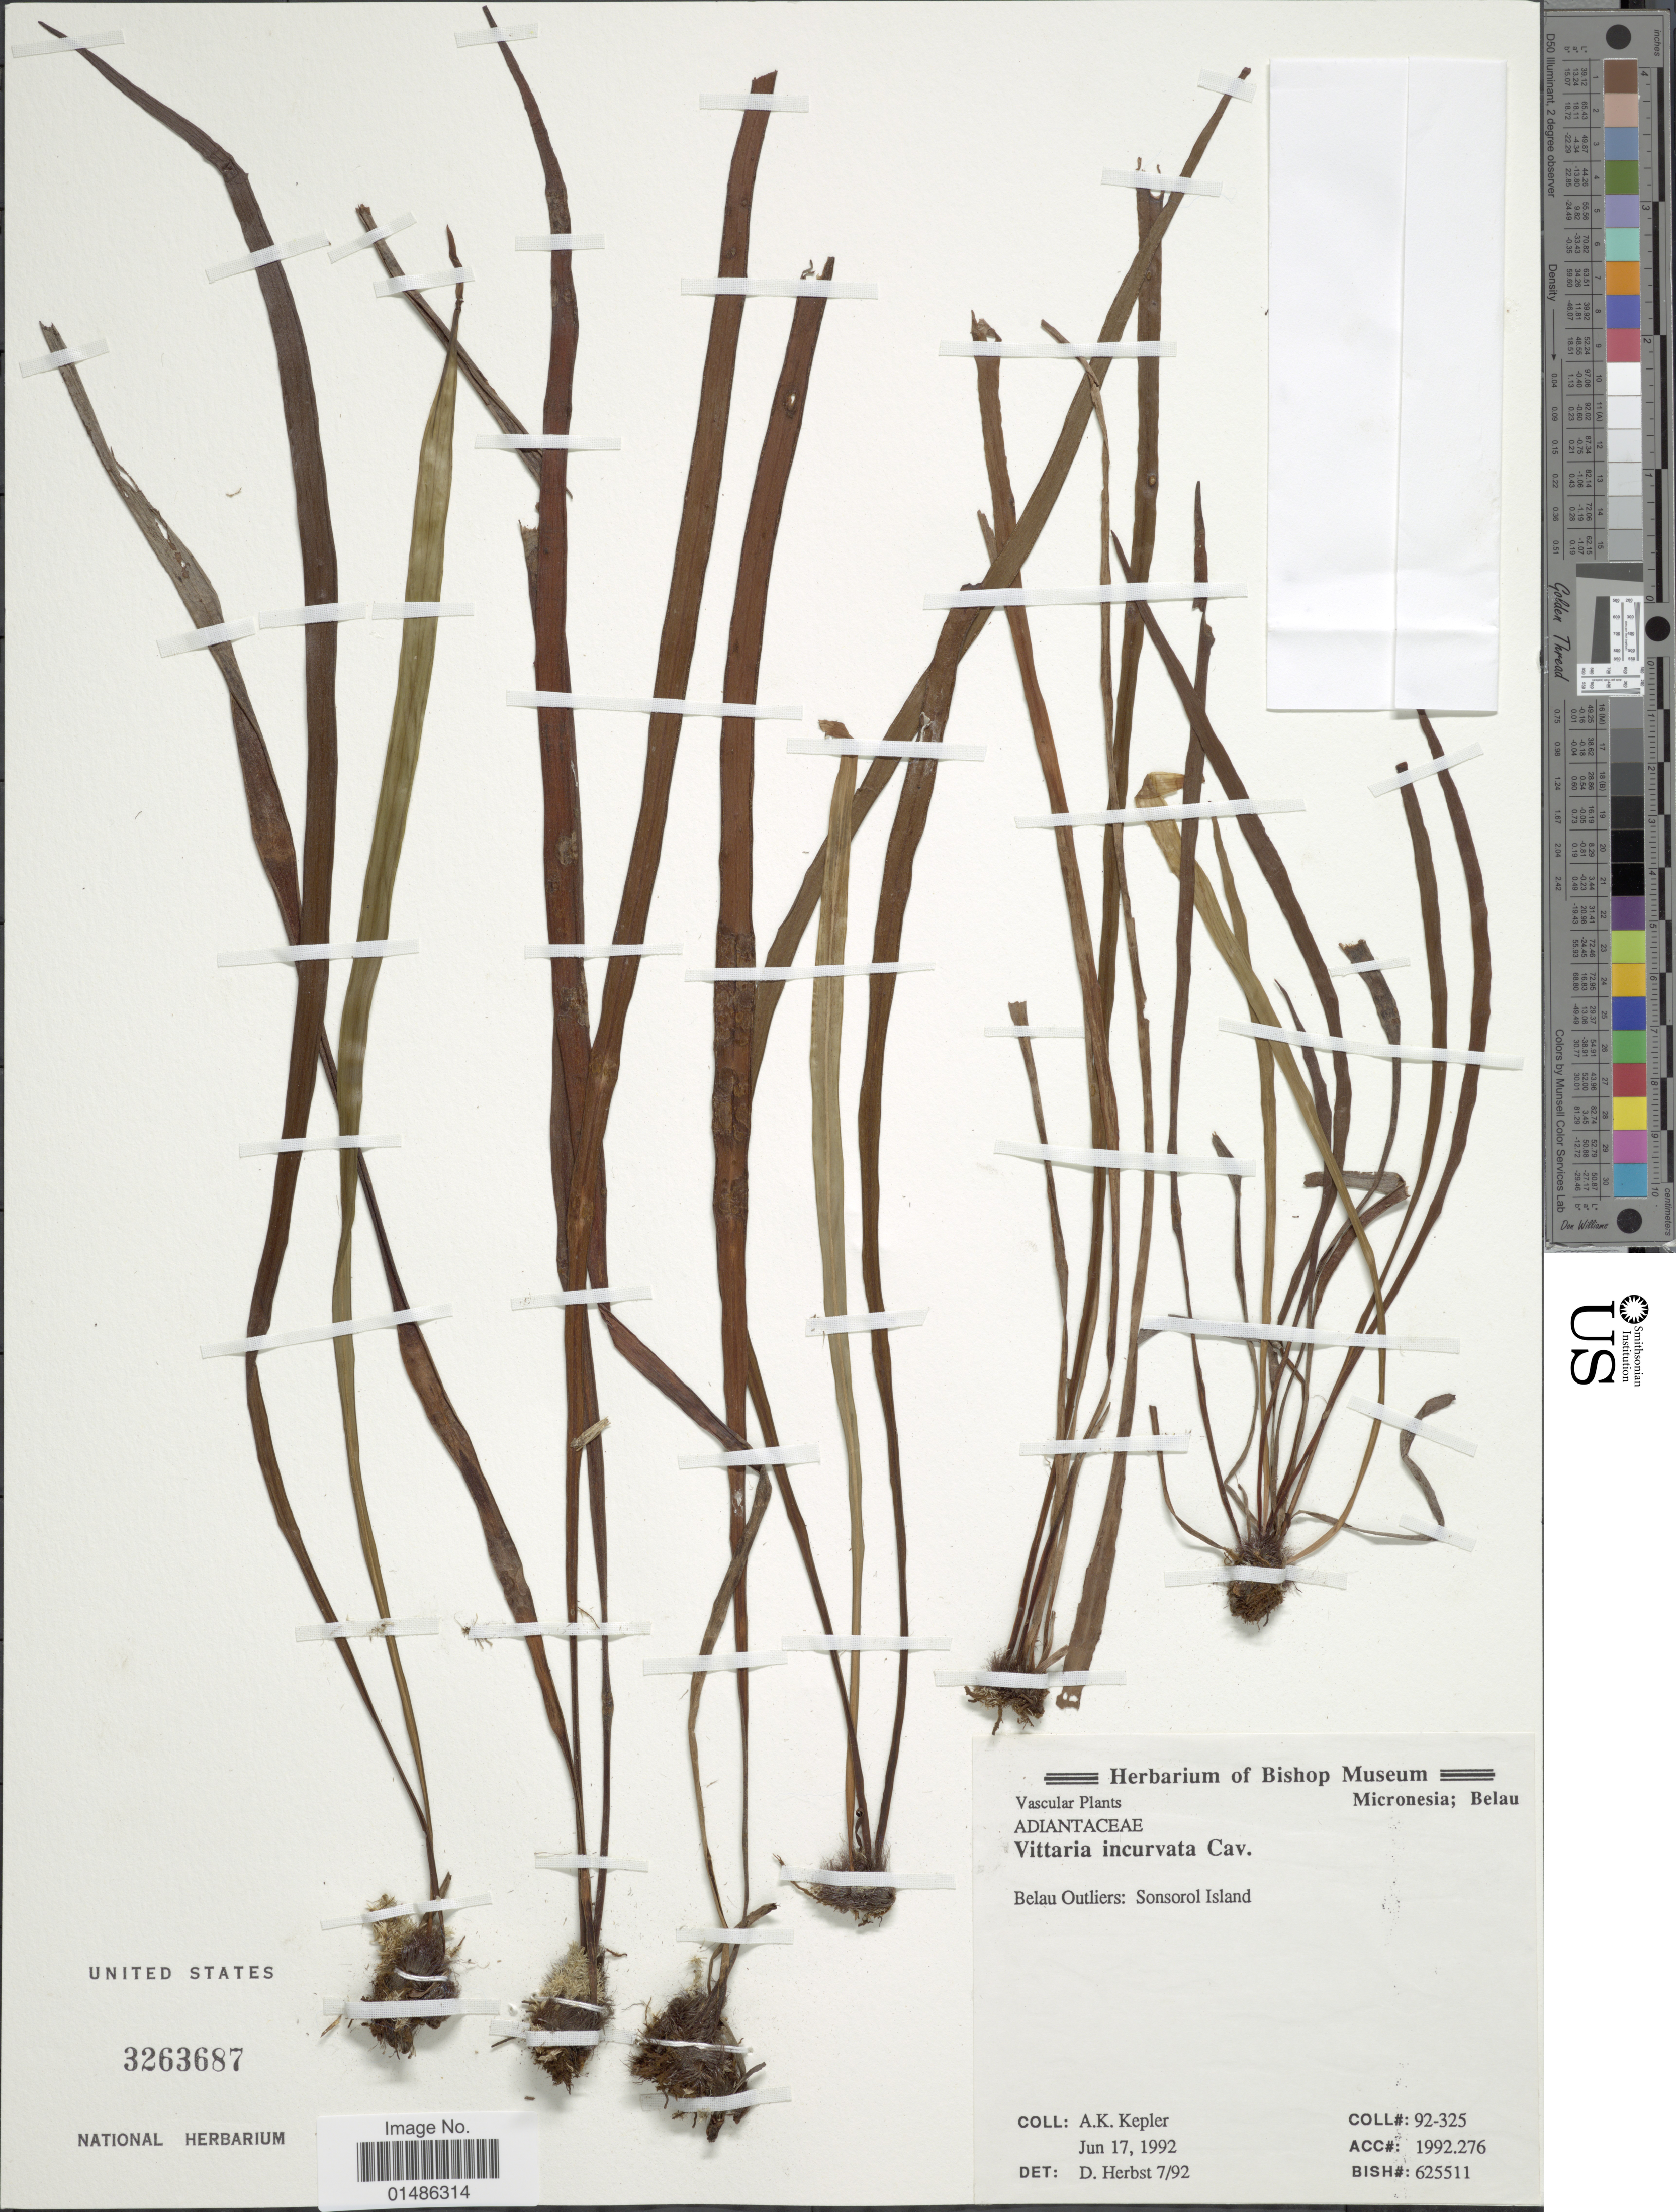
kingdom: Plantae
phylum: Tracheophyta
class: Polypodiopsida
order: Polypodiales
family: Pteridaceae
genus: Haplopteris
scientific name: Haplopteris ensiformis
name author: (Sw.) E.H. Crane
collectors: A. K. Kepler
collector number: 92-325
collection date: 1992-06-17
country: Palau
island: Sonsoral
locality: Sonsorol Island.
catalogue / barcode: US 3263687